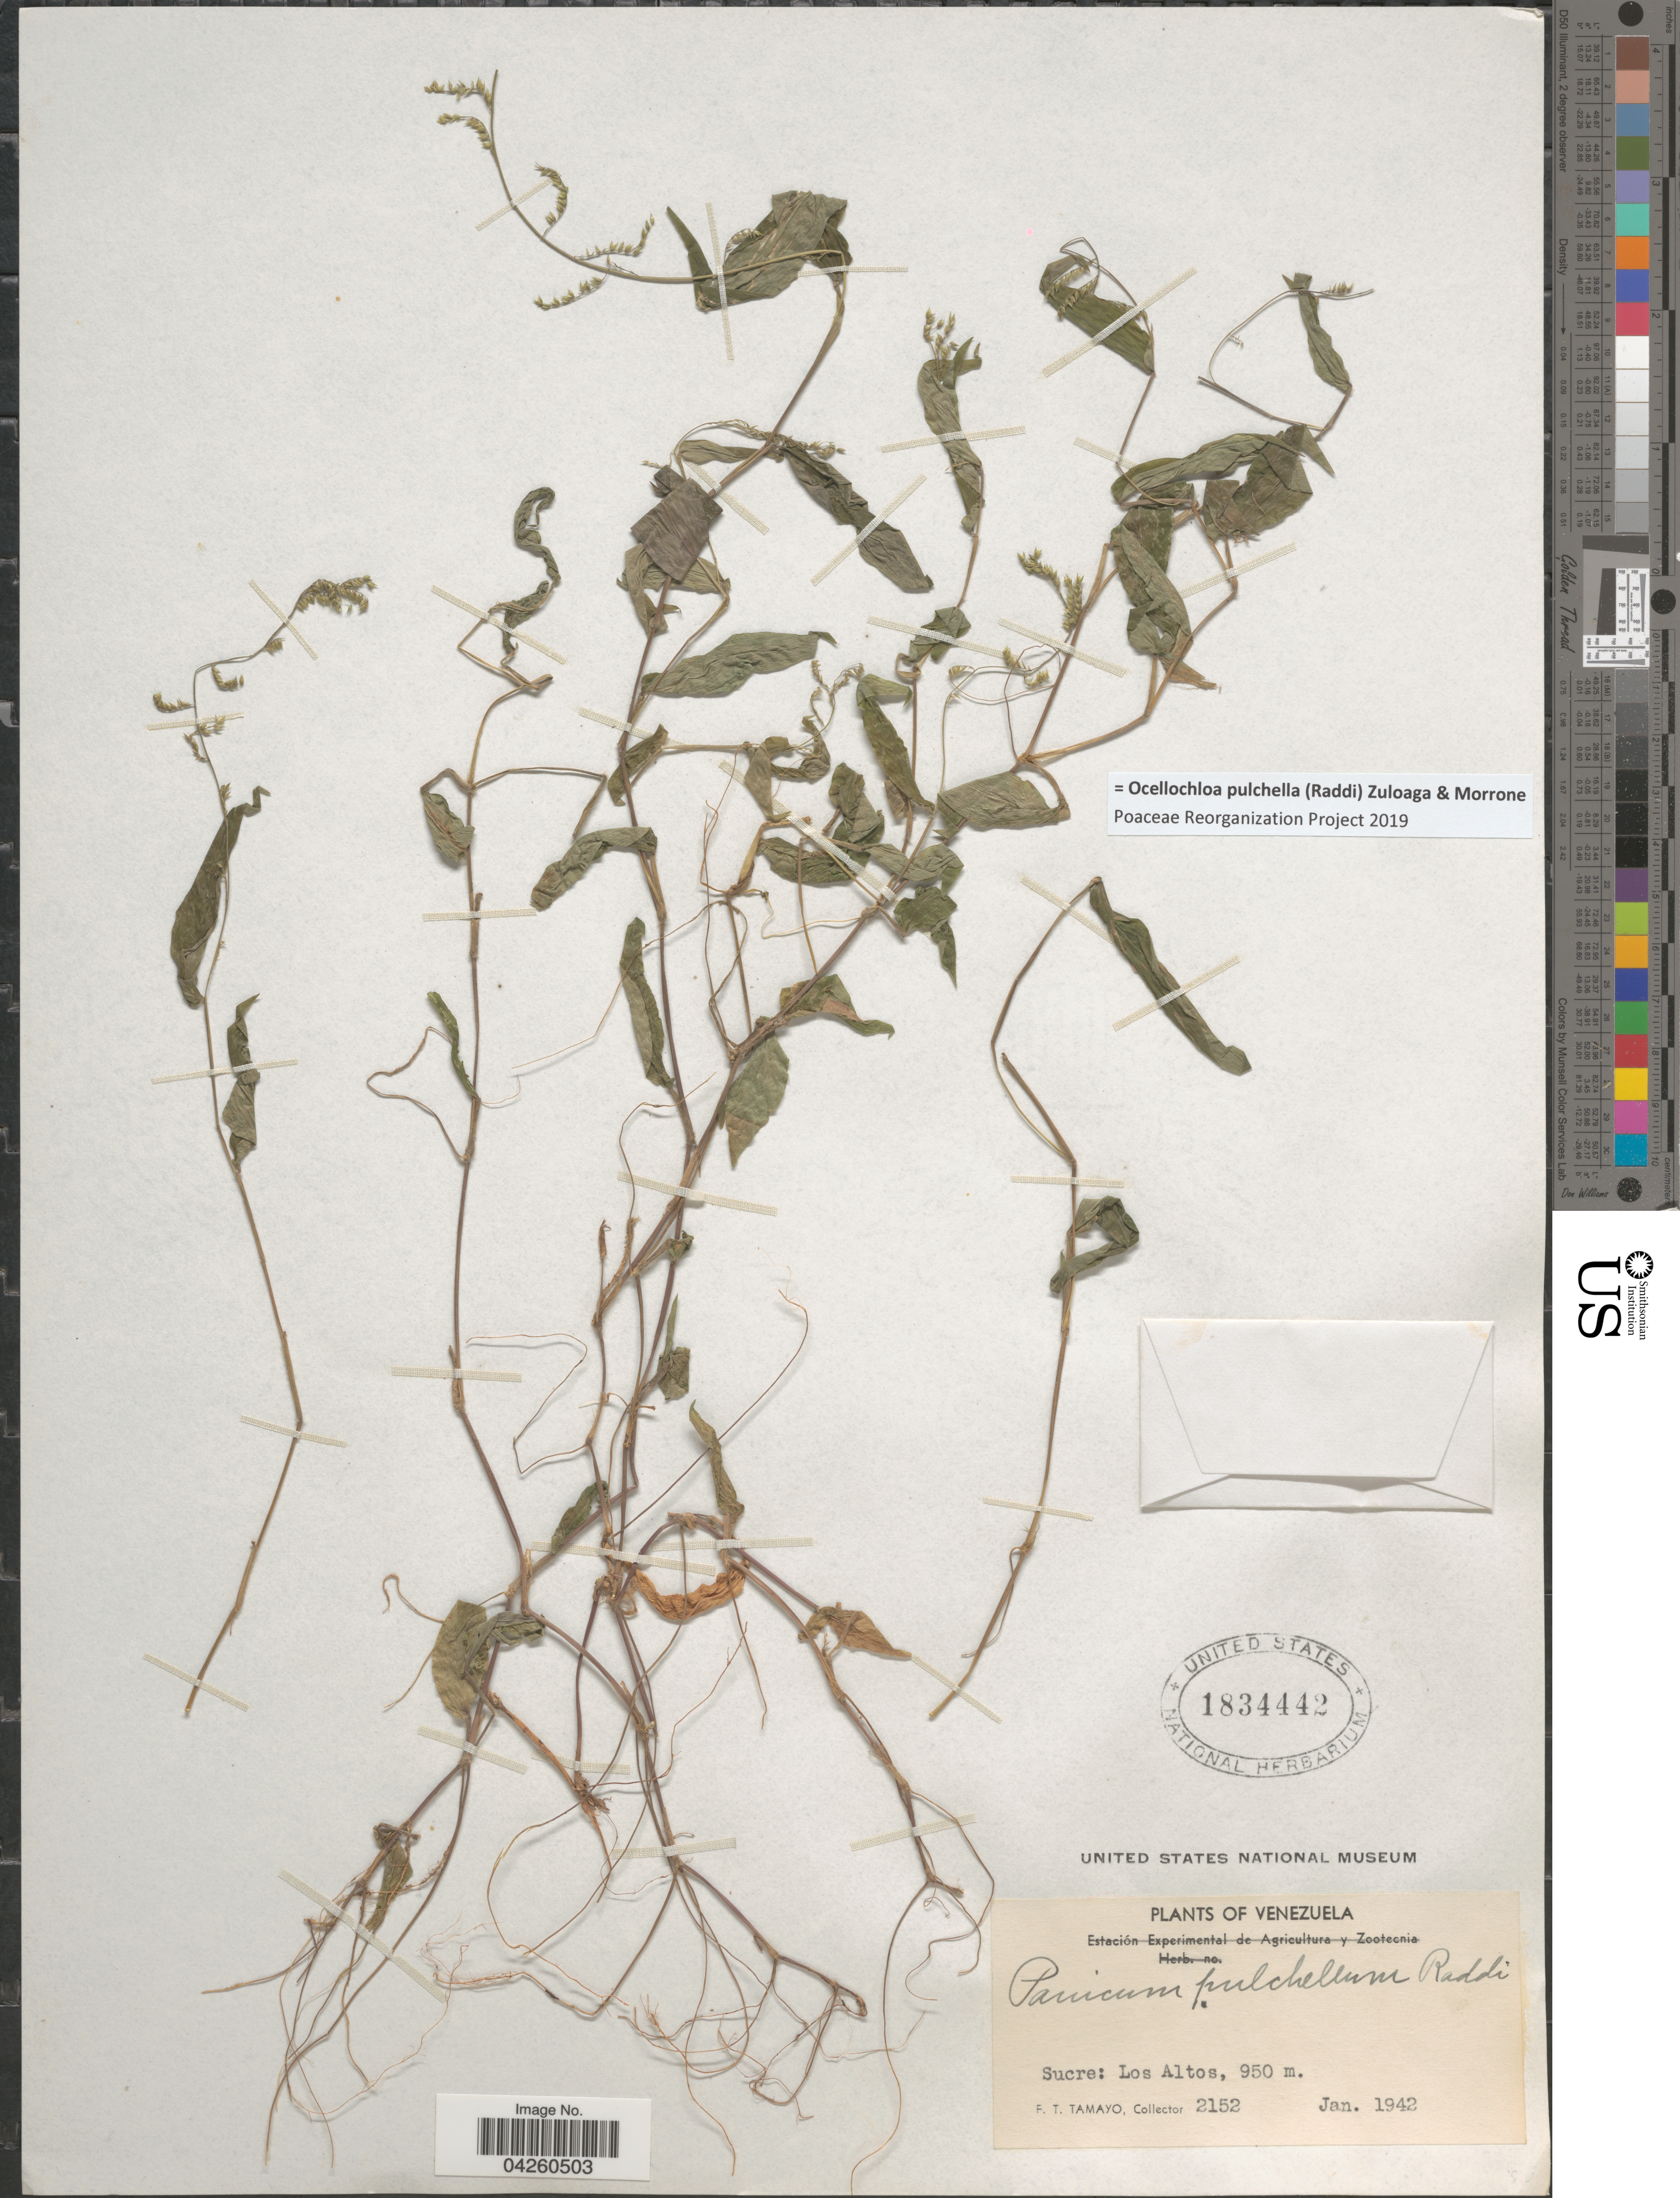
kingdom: Plantae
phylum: Tracheophyta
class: Liliopsida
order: Poales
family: Poaceae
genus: Ocellochloa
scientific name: Ocellochloa pulchella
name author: (Raddi) Zuloaga & Morrone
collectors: F. Tamayo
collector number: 2152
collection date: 1942-01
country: Venezuela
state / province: Sucre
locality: Sucre: Los Altos.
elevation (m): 950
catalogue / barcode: US 1834442